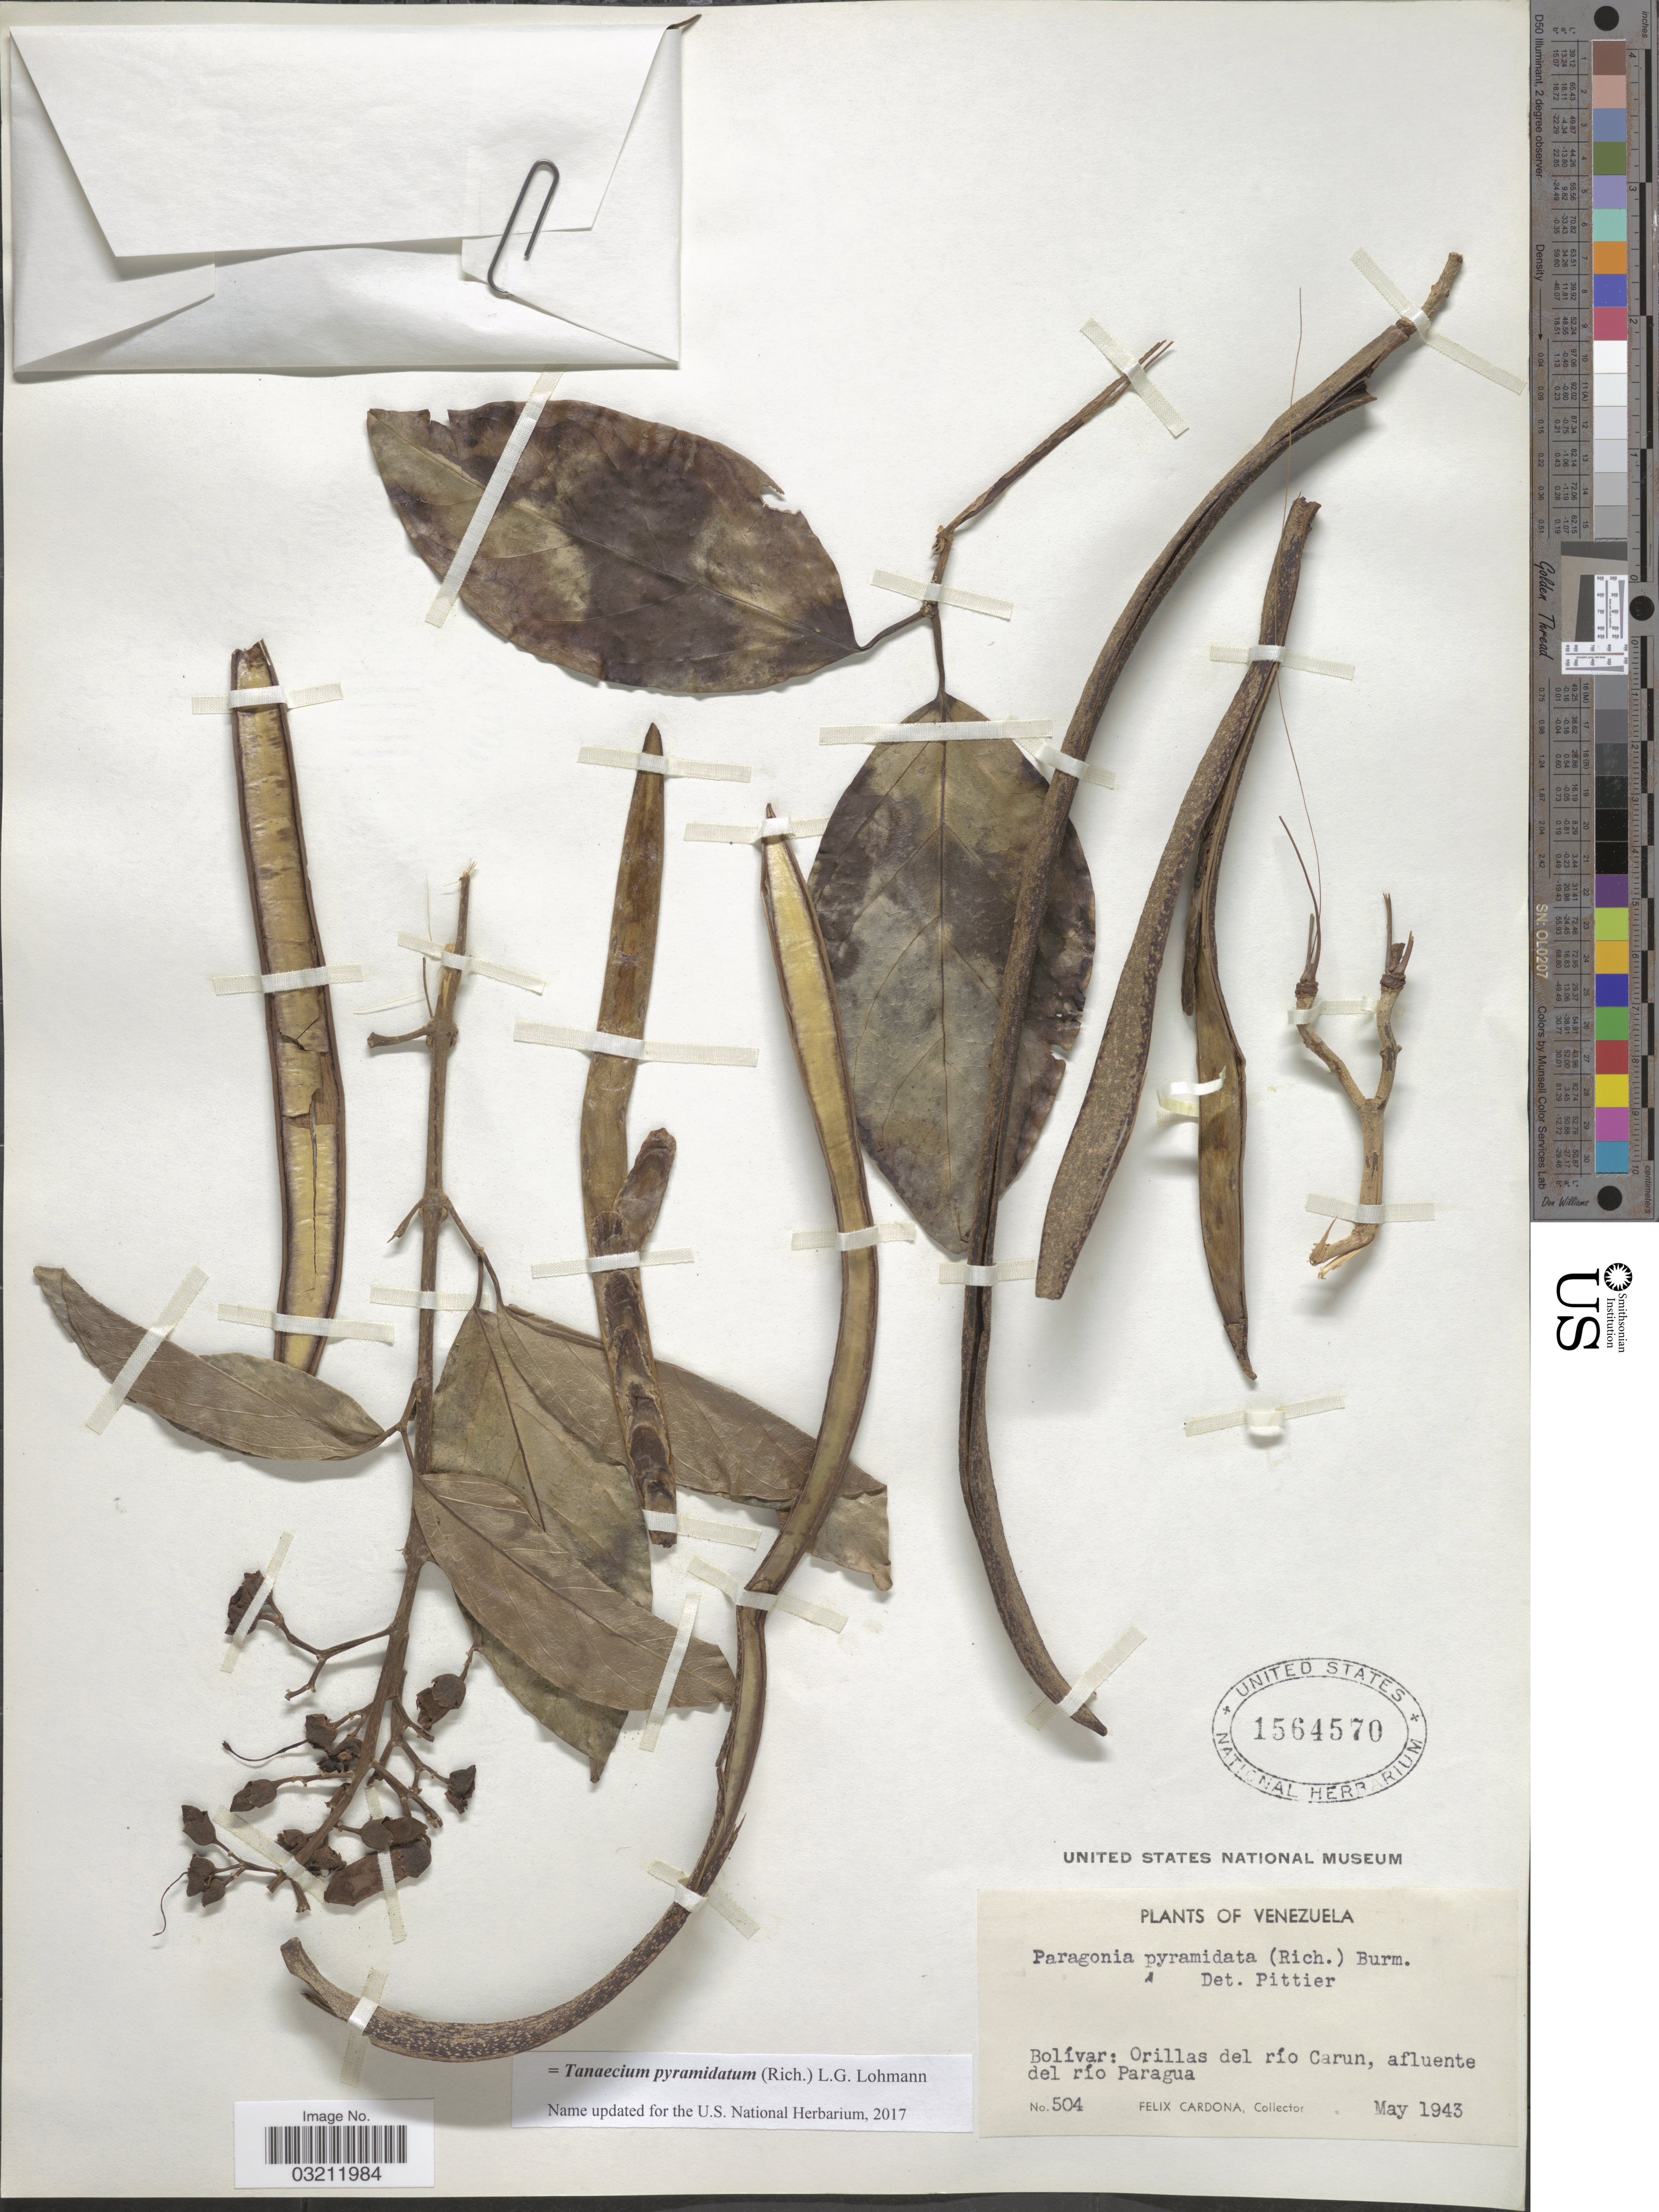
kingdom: Plantae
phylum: Tracheophyta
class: Magnoliopsida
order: Lamiales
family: Bignoniaceae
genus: Tanaecium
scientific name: Tanaecium pyramidatum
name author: (Rich.) L.G. Lohmann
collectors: F. Cardona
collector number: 504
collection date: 1943-05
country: Venezuela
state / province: Bolivar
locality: Orillas del río Carun, afluente del río Paragua.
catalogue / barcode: US 1564570